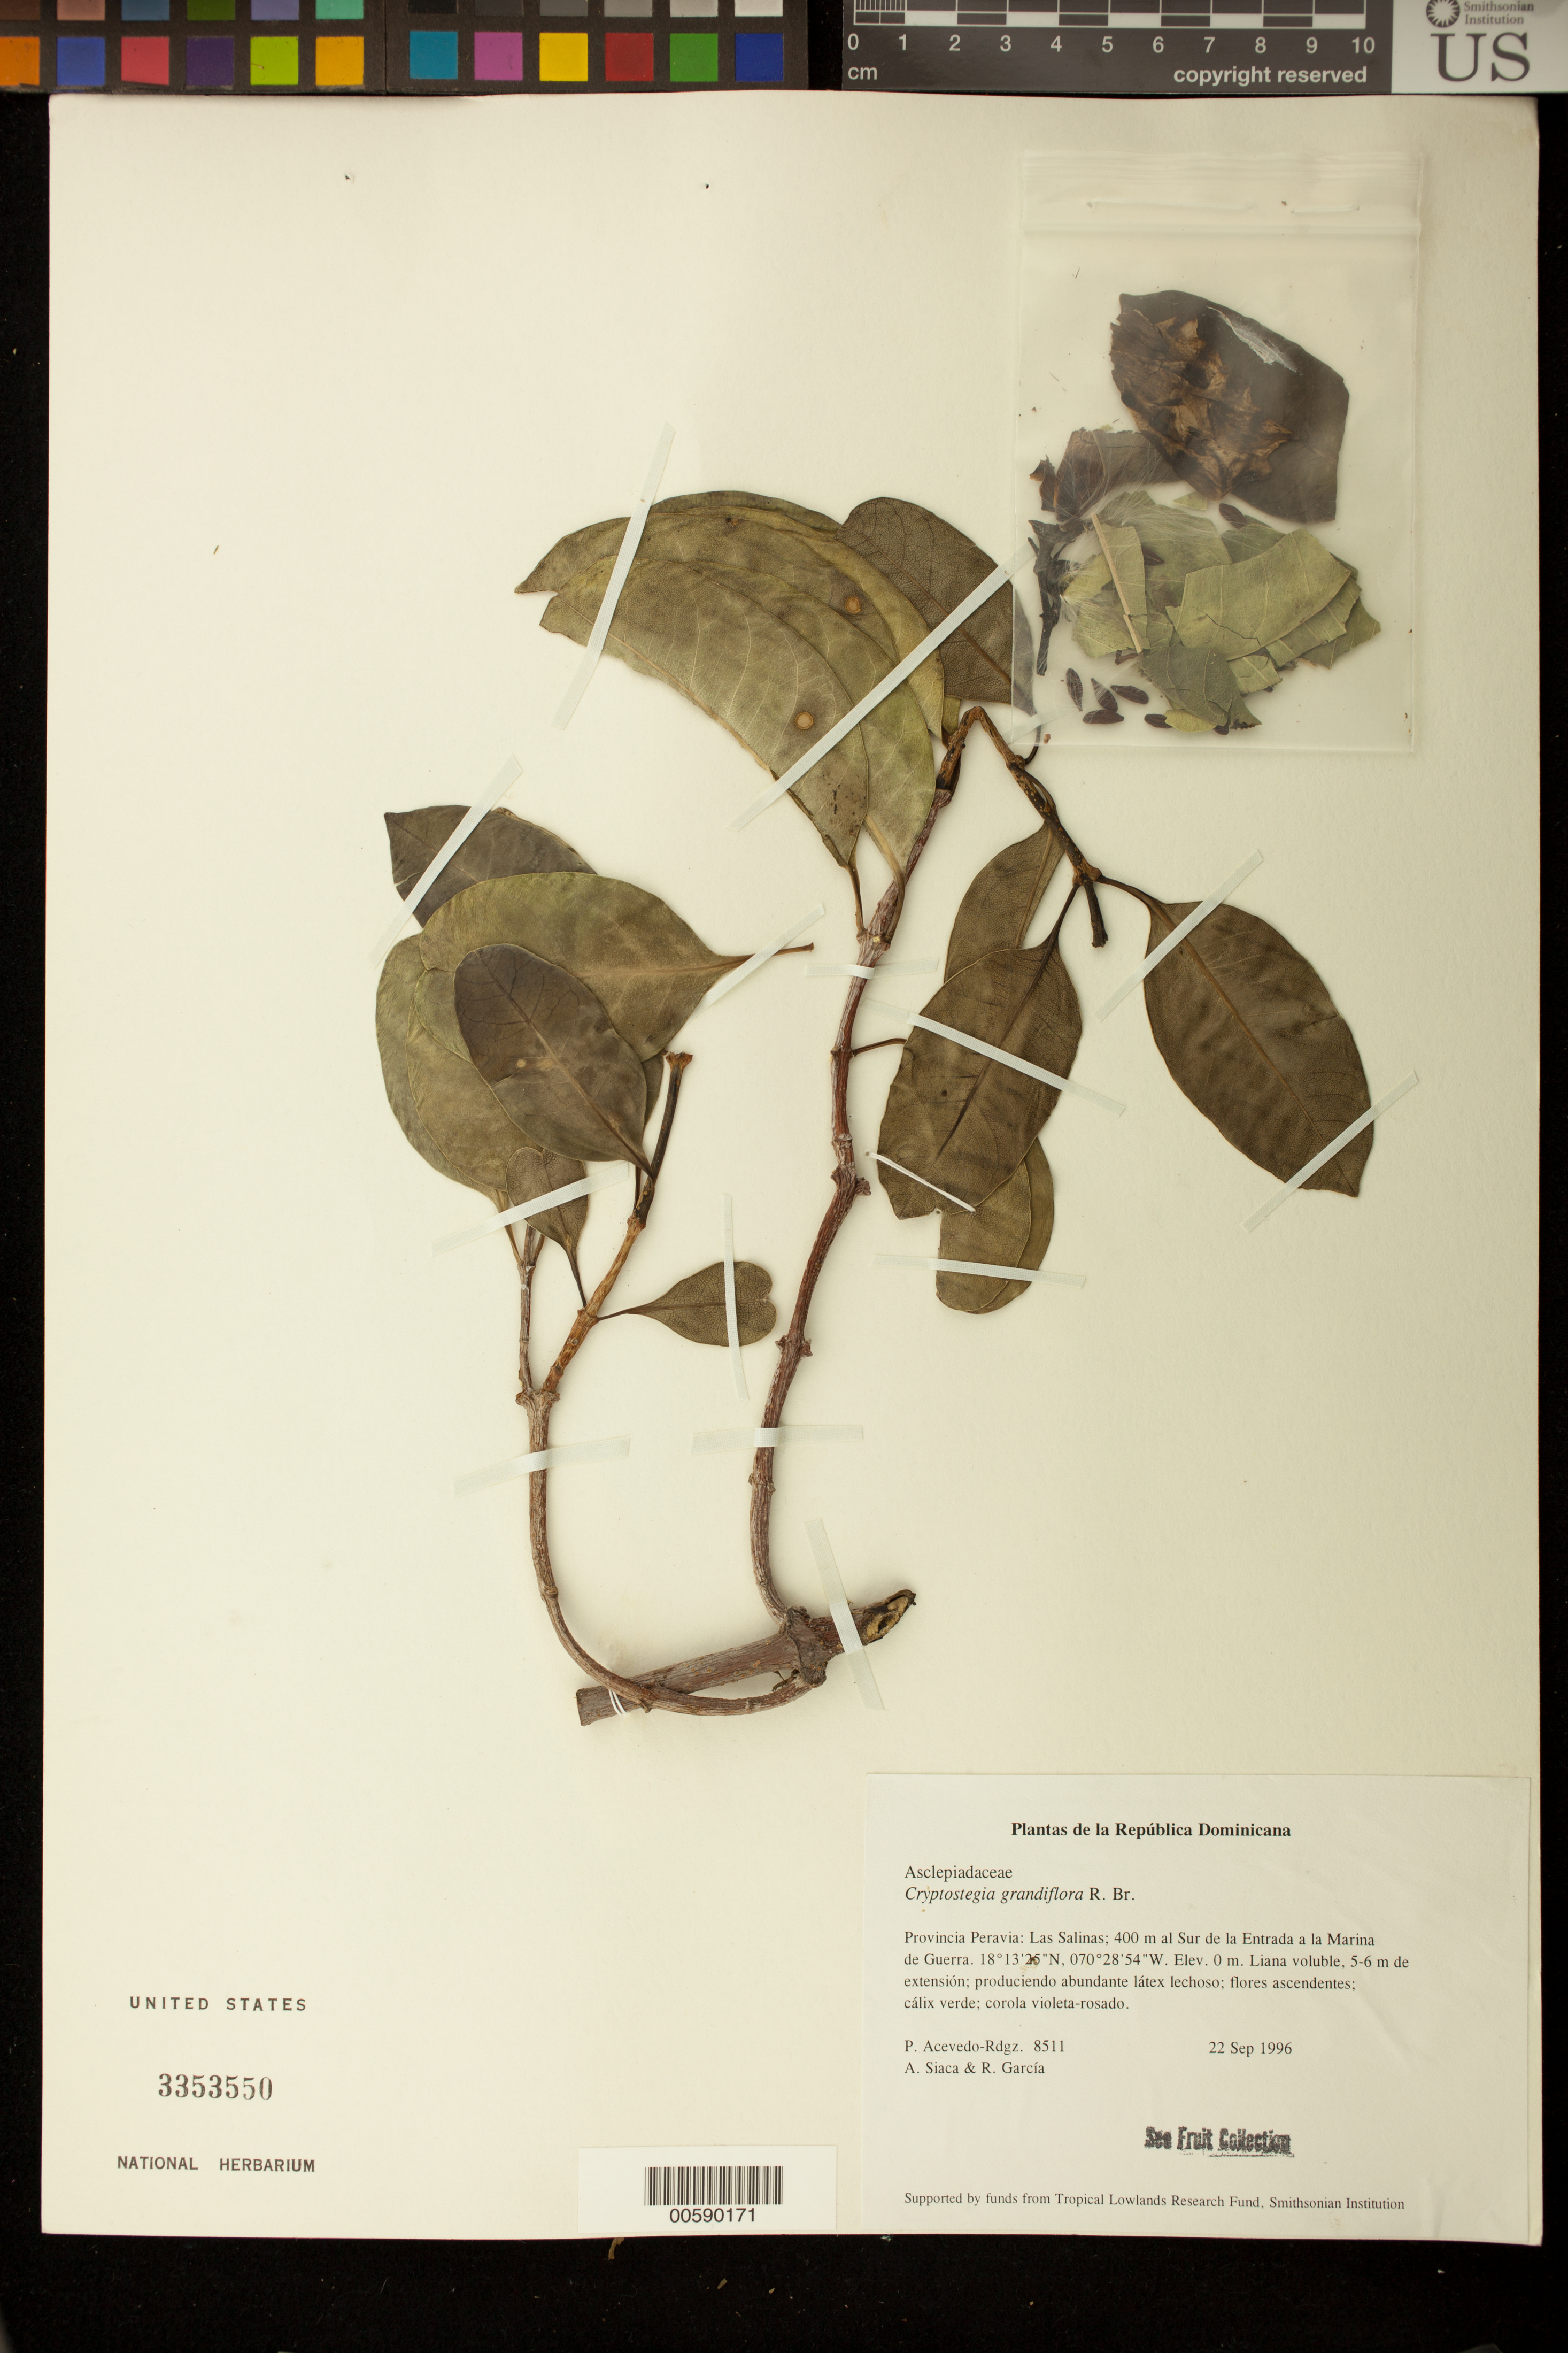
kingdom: Plantae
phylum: Tracheophyta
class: Magnoliopsida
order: Gentianales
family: Apocynaceae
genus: Cryptostegia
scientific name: Cryptostegia grandiflora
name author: Roxb. ex R. Br.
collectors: P. Acevedo-Rodr., A. Siaca & R. G. García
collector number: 8511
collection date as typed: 22 Sep 1996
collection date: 1996-09-22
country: Dominican Republic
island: Hispaniola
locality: Provincia Peravia: Las Salinas; 400 m al Sur de la Entrada a la Marina de guerra.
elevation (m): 0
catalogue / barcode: US 3353550